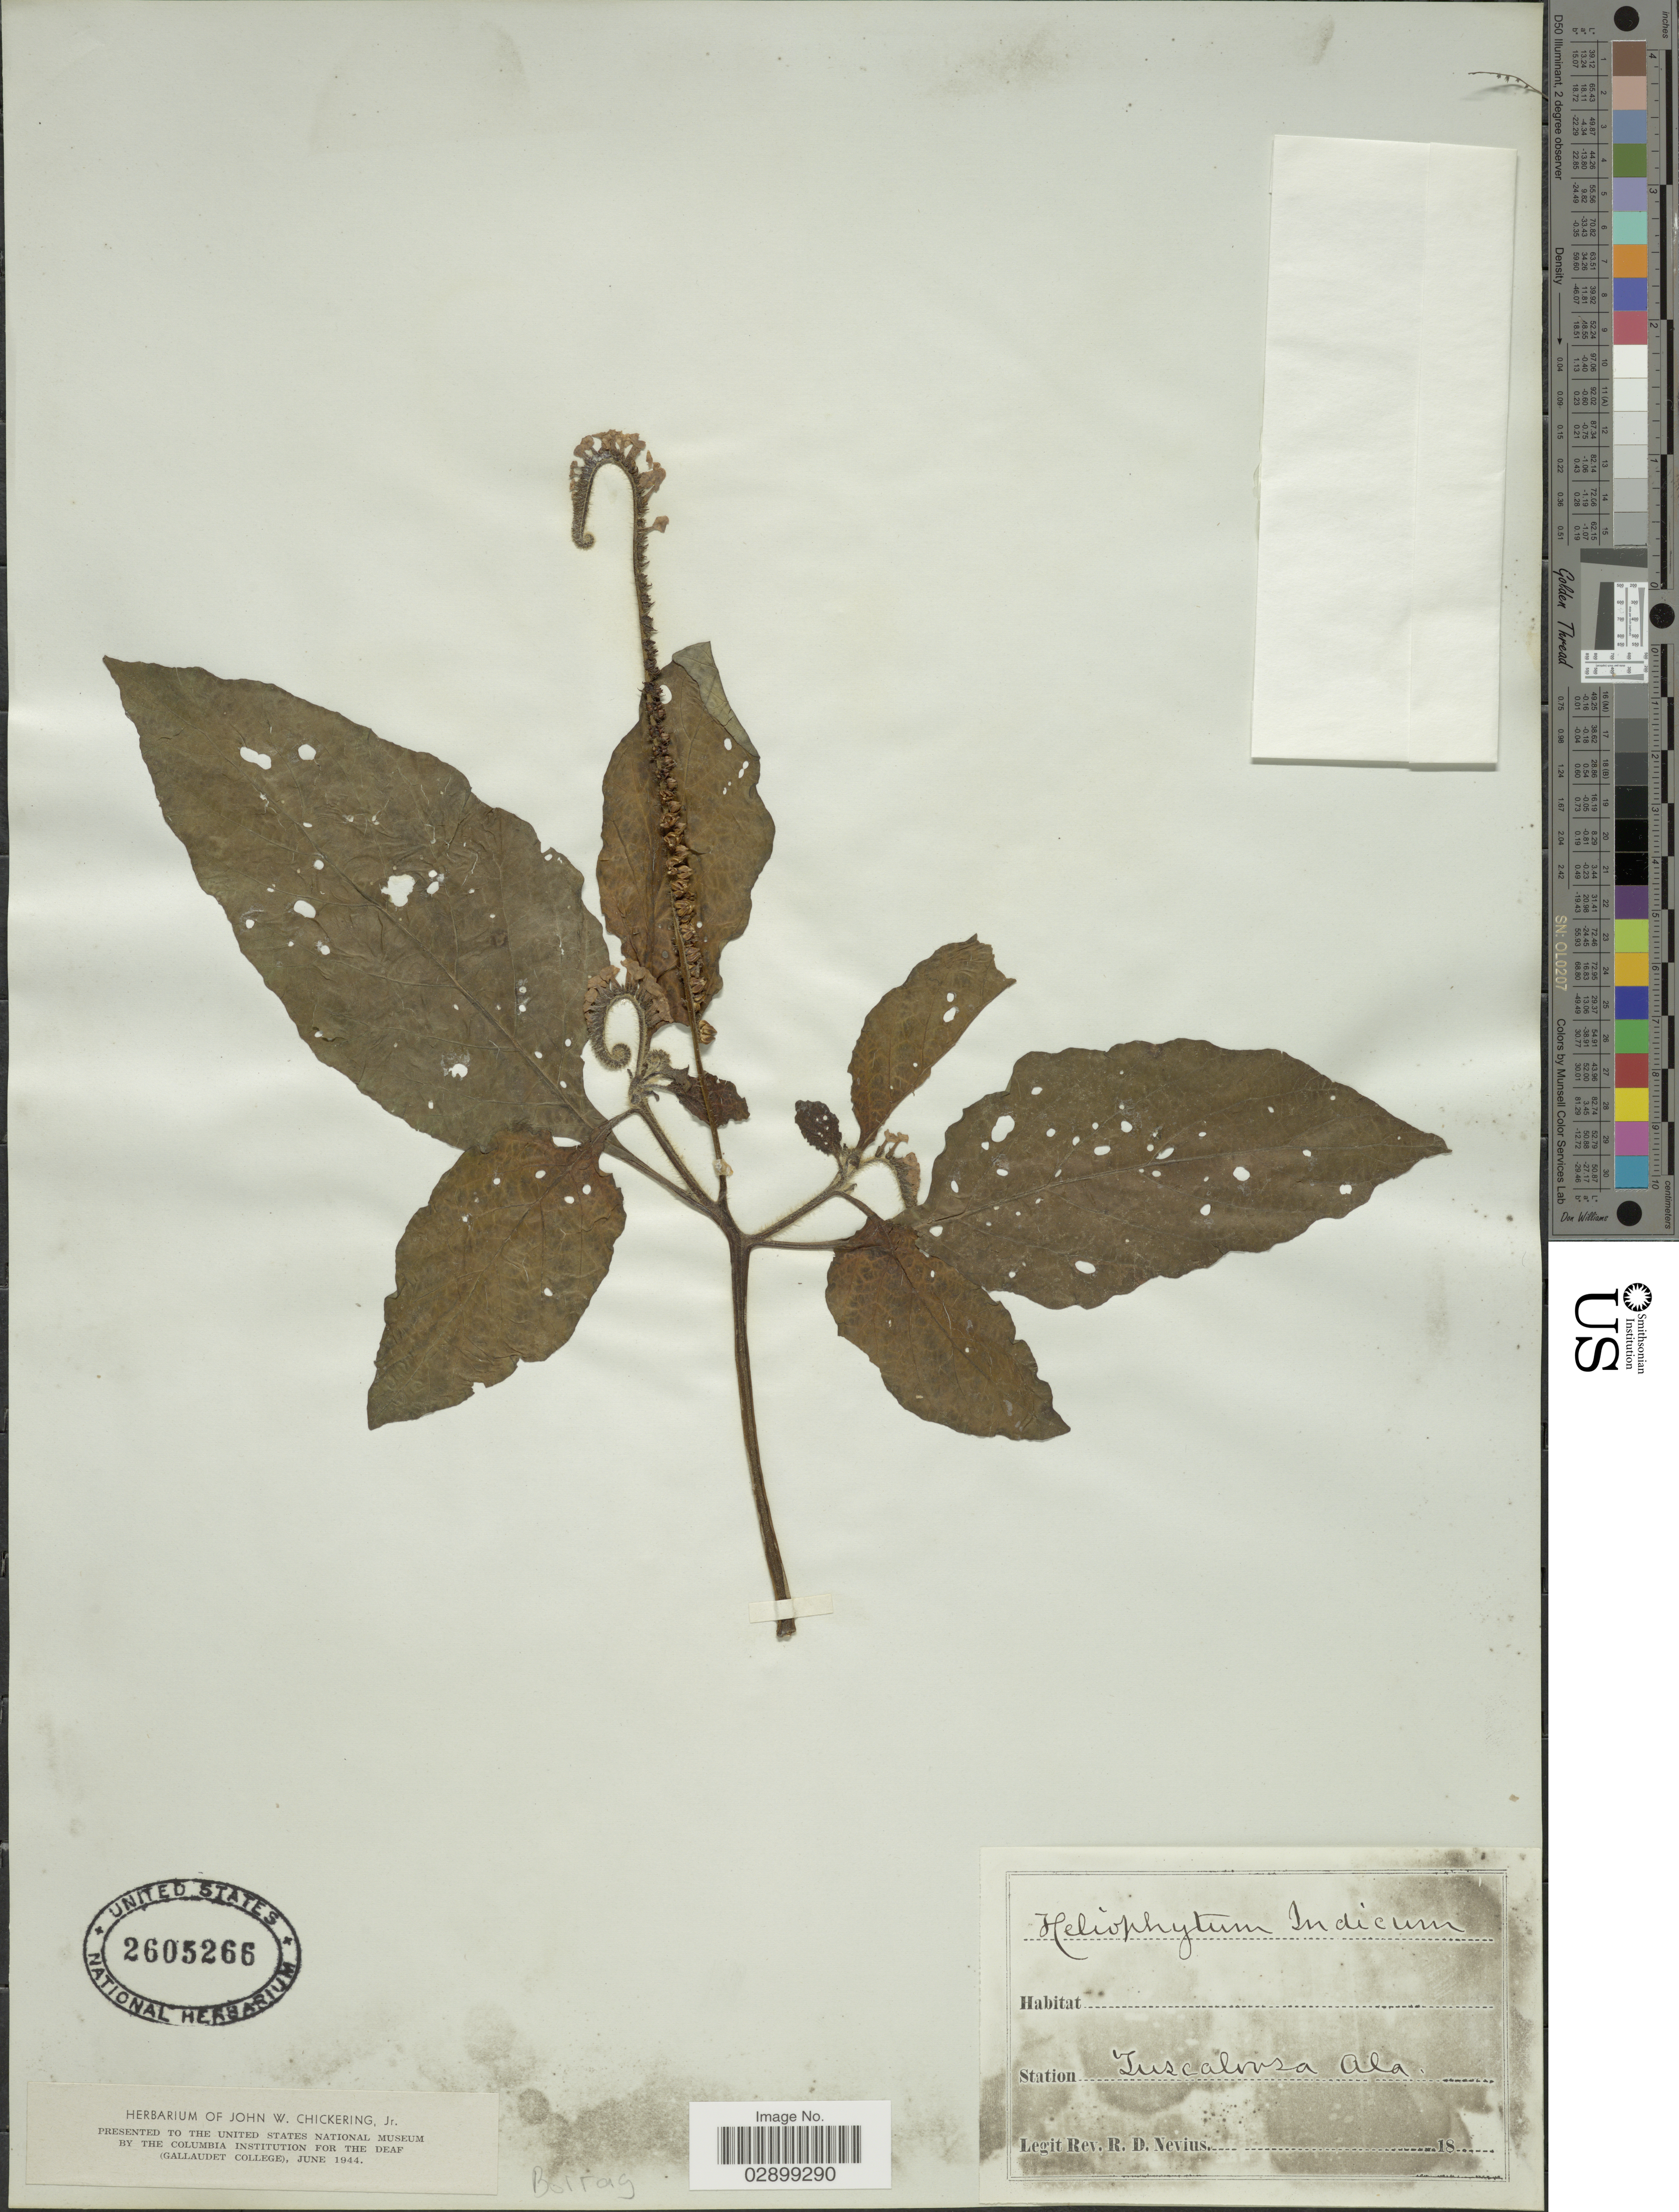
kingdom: Plantae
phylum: Tracheophyta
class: Magnoliopsida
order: Boraginales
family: Heliotropiaceae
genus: Heliotropium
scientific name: Heliotropium indicum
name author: L.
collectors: R. Nevius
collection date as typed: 18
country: United States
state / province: Alabama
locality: Station Tuscaloosa Ala.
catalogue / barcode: US 2605266